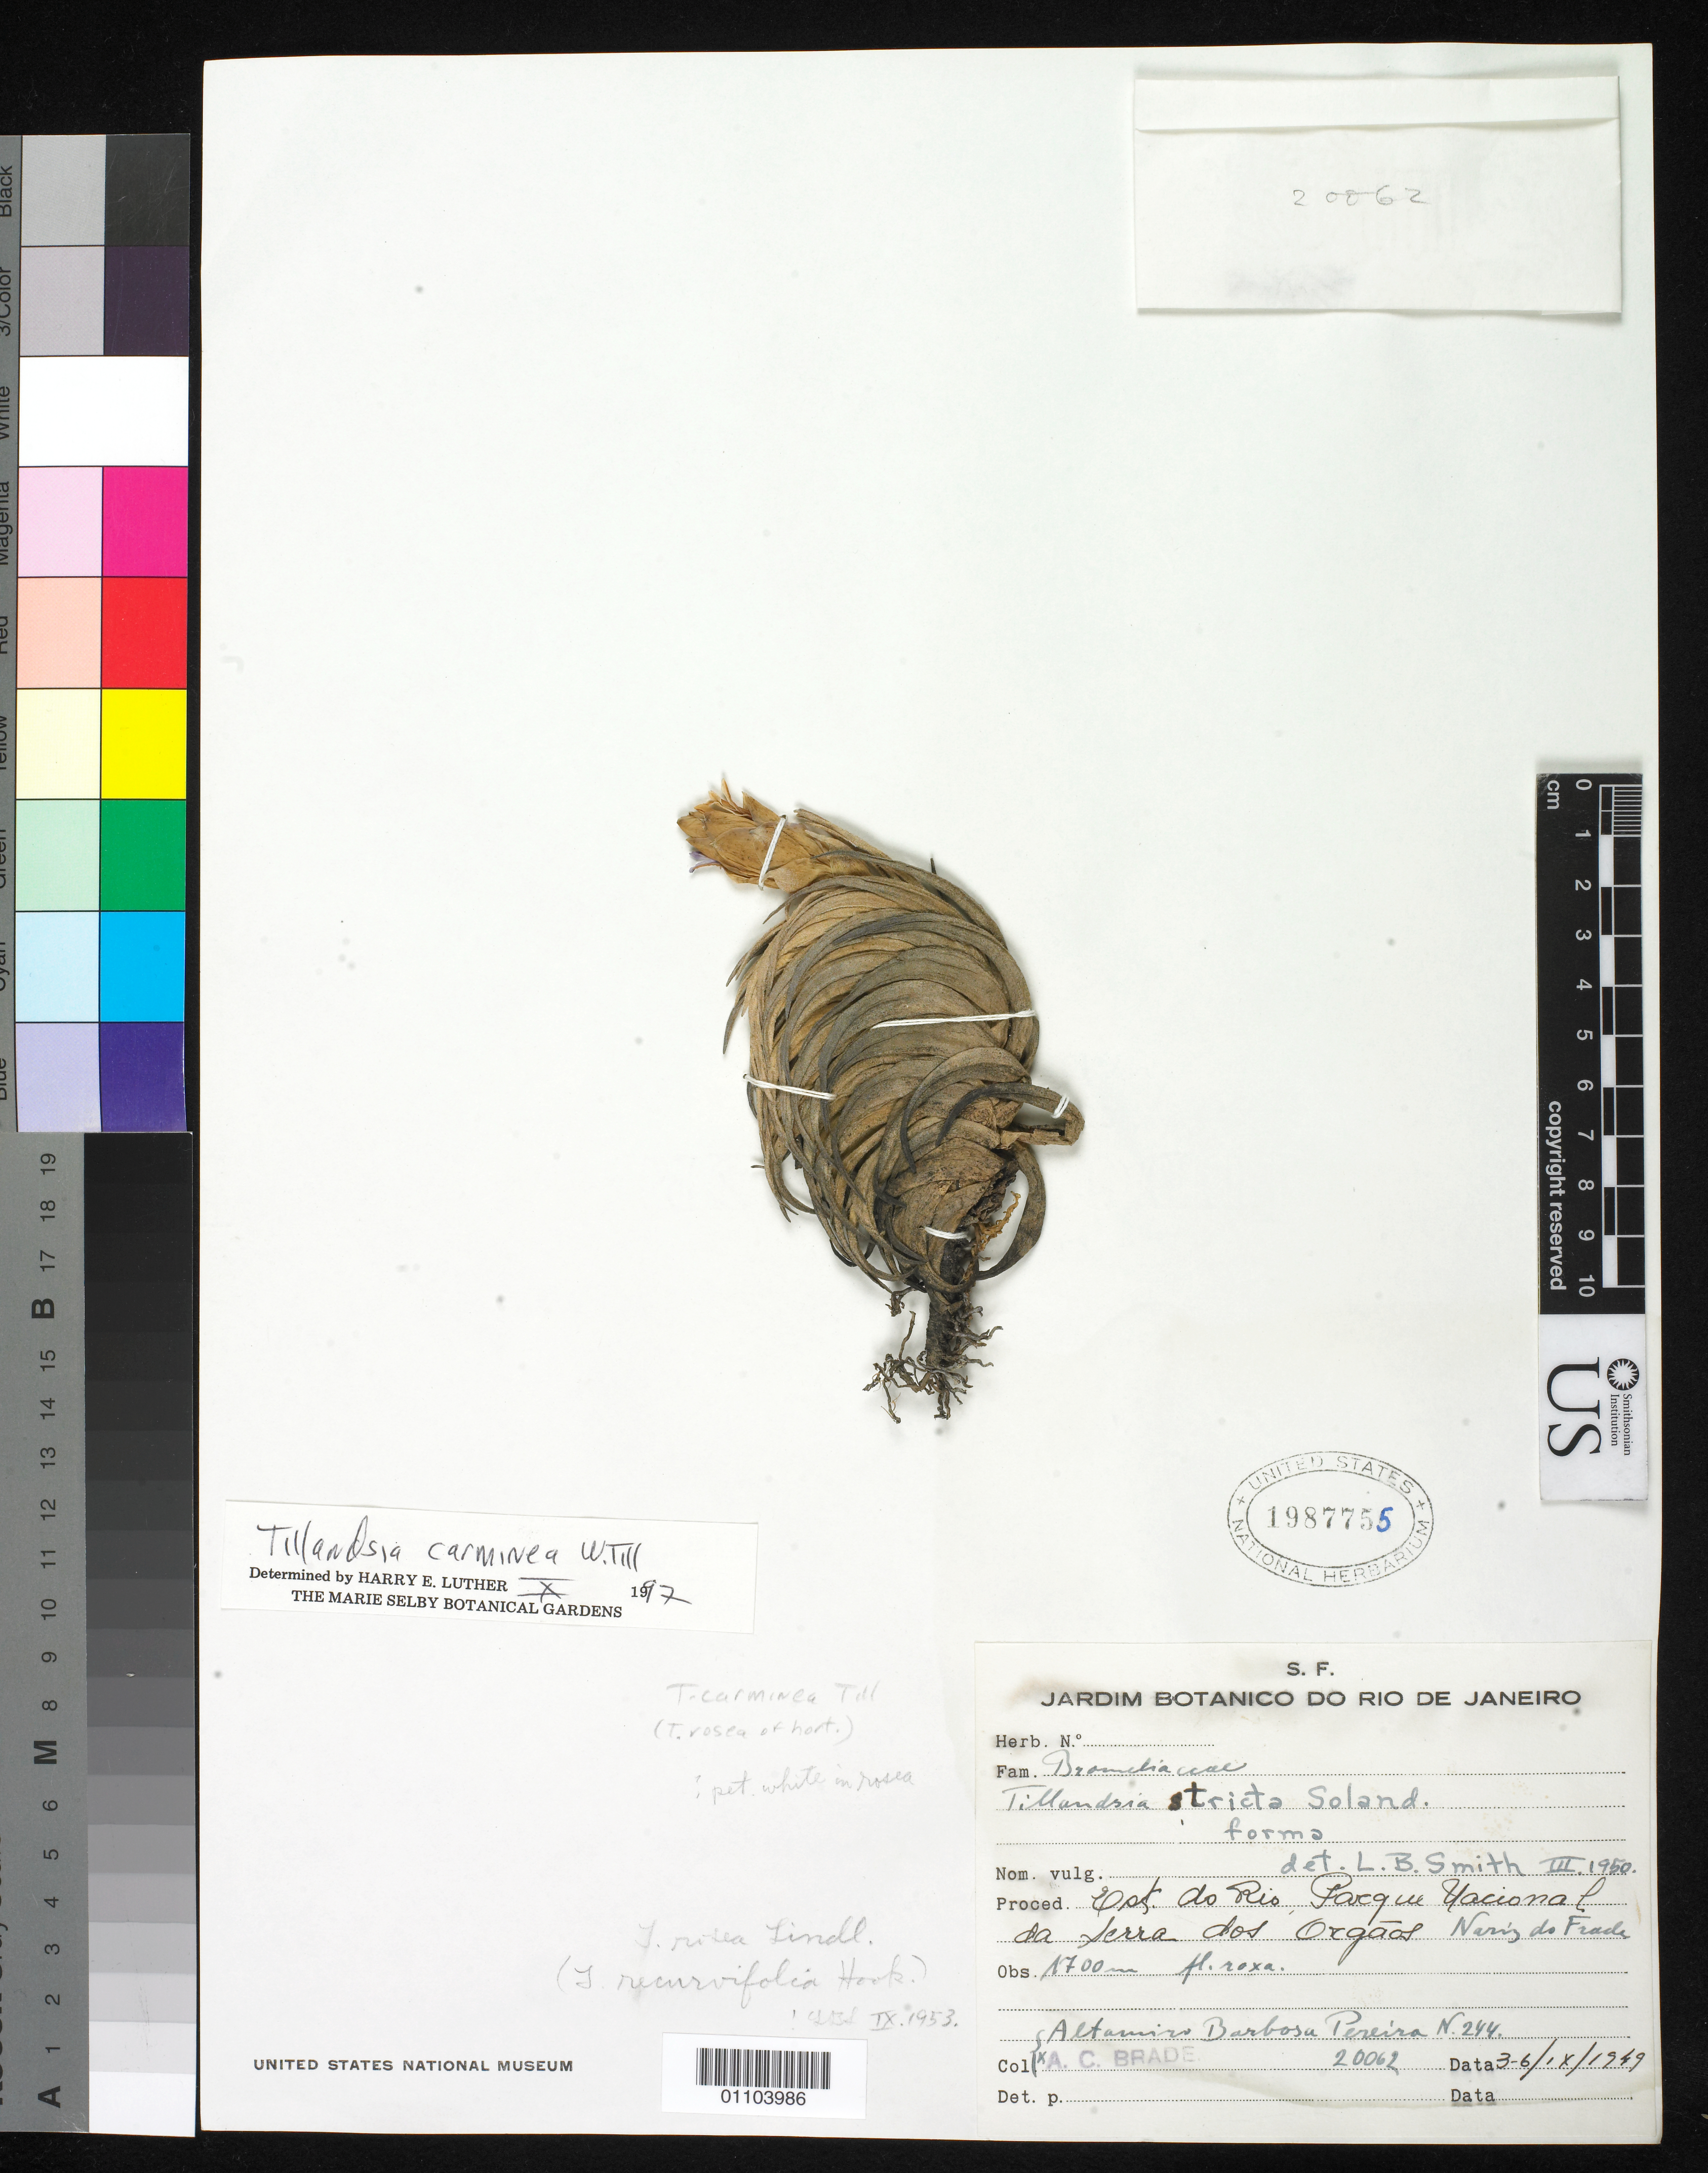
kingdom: Plantae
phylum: Tracheophyta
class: Liliopsida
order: Poales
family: Bromeliaceae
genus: Tillandsia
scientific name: Tillandsia carminea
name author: W. Till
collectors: A. Barbosa-Pereira & A. C. Brade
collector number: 244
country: Brazil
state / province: Rio de Janeiro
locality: Est. do Rio, Parque Yacional da Serra dos Orgaos, Nariz do Frade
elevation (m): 1700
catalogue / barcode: US 1987755